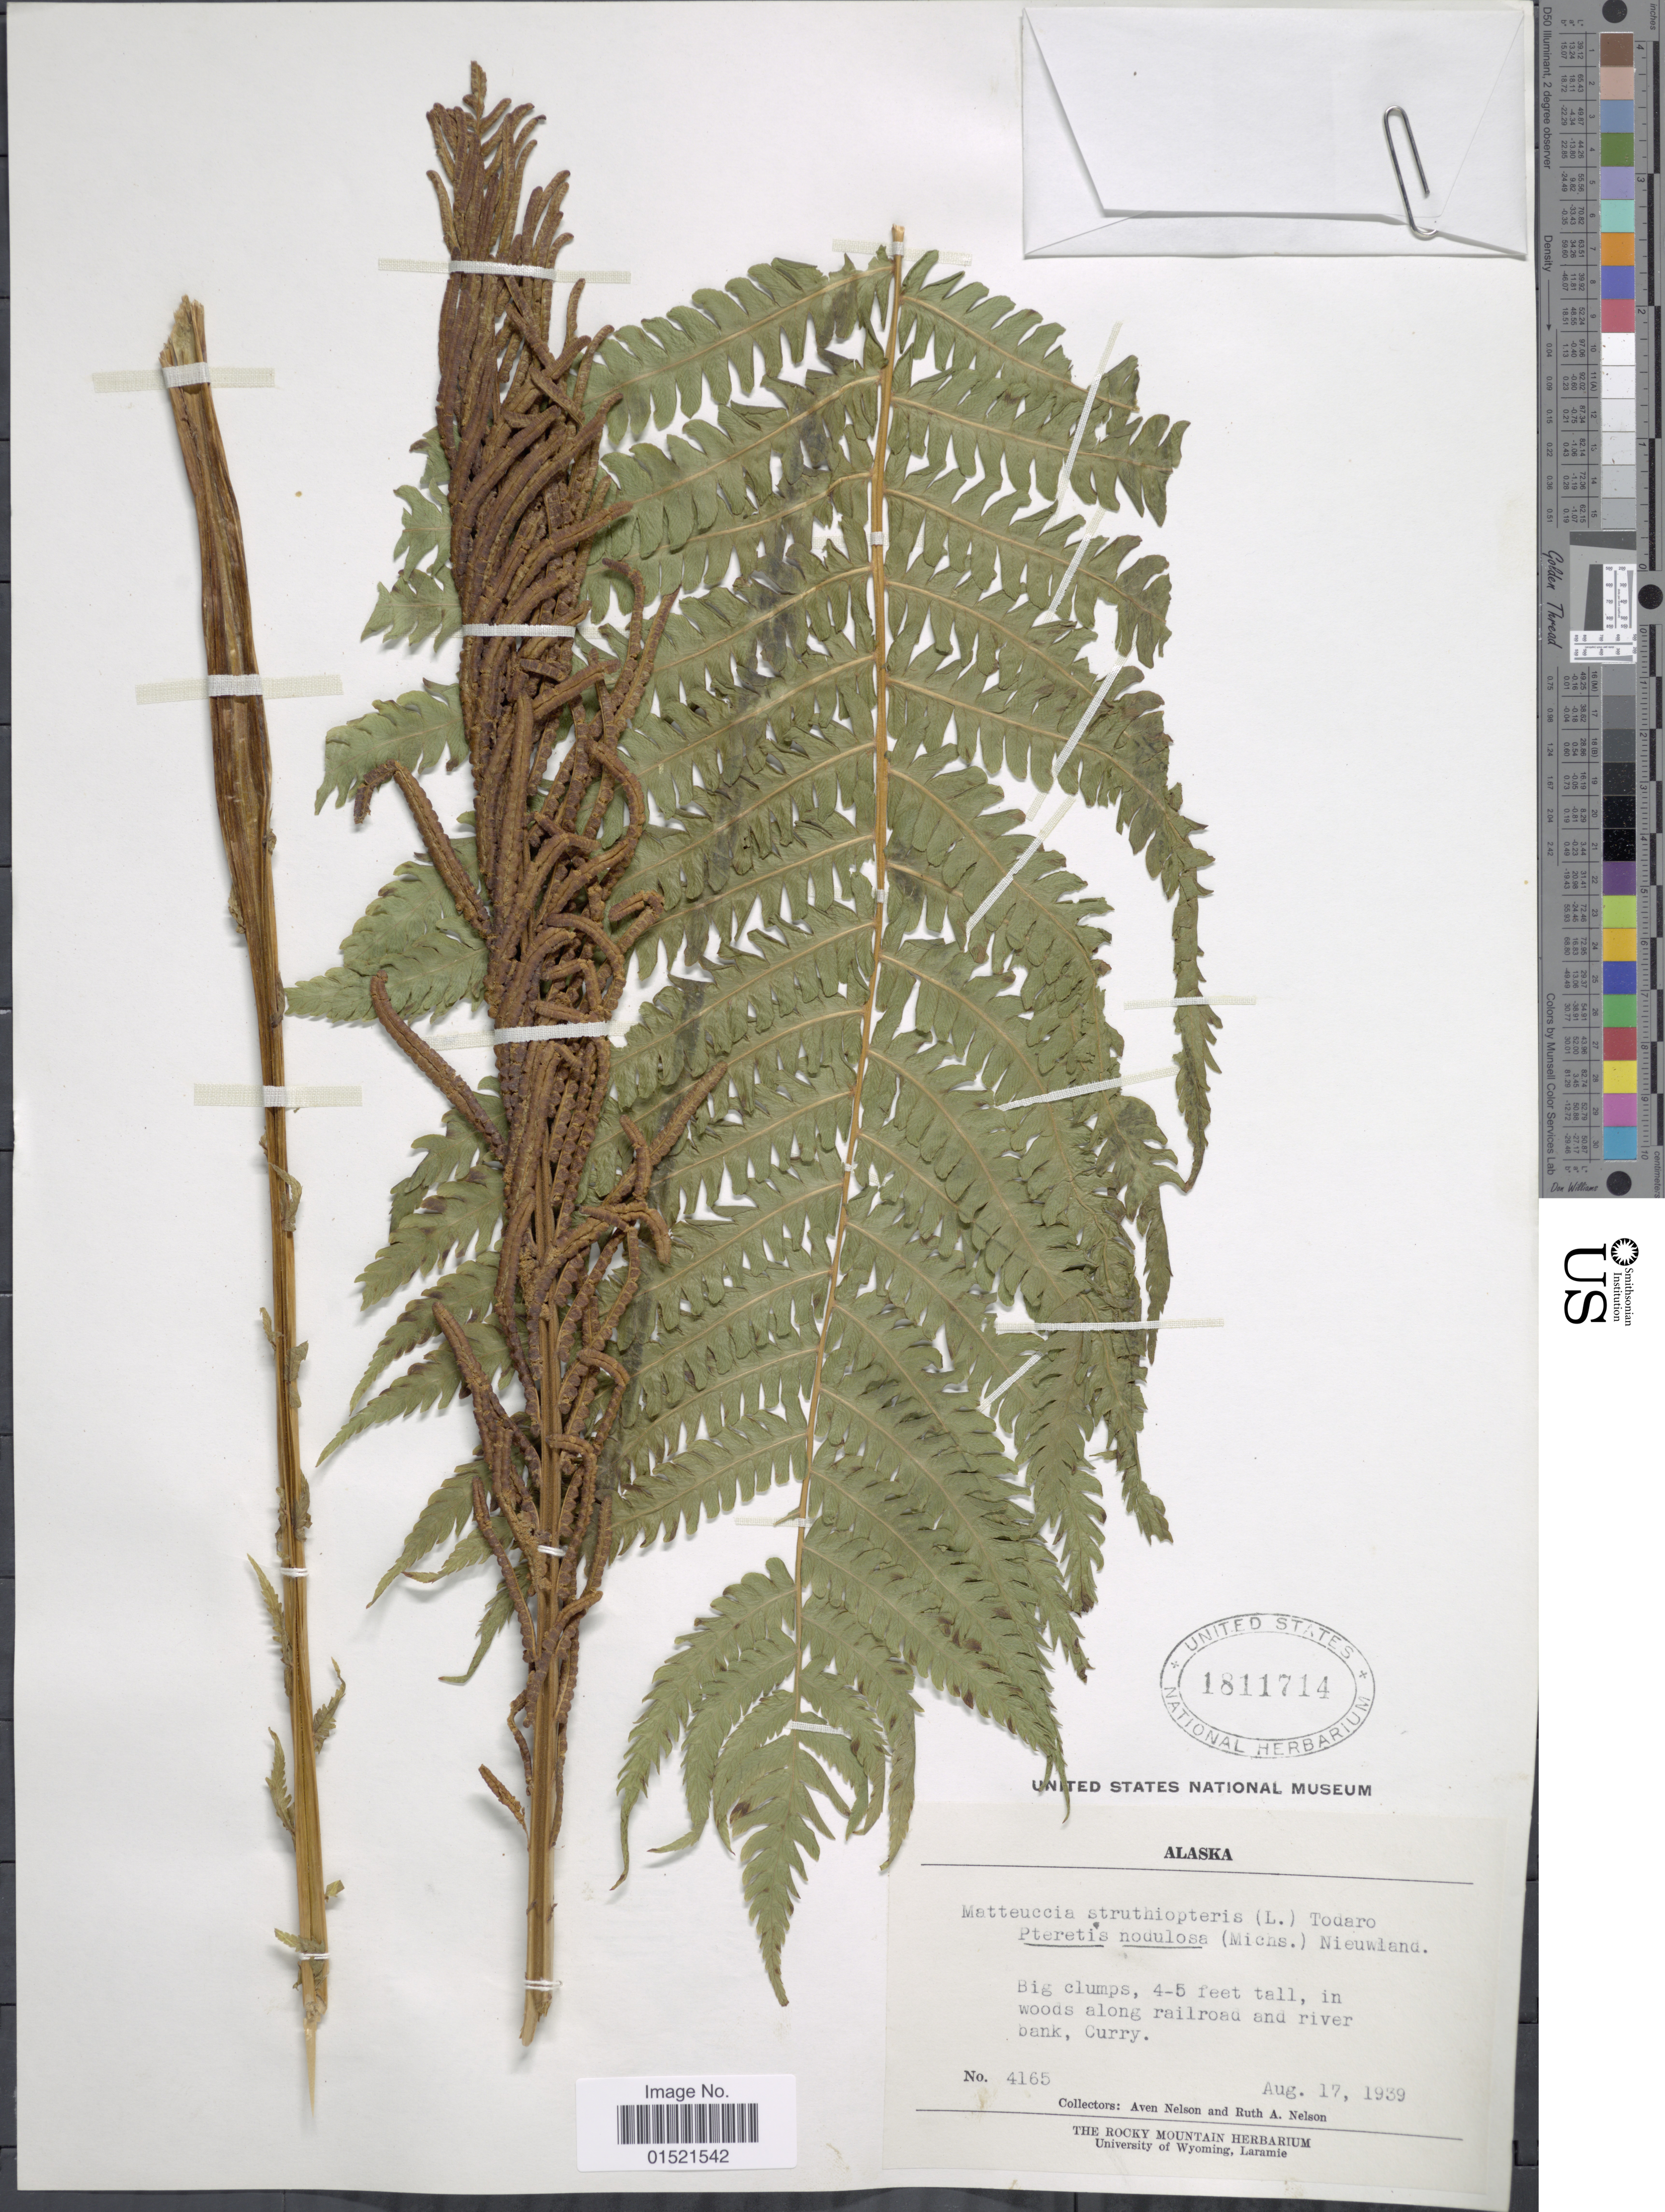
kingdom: Plantae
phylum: Tracheophyta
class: Polypodiopsida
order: Polypodiales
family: Onocleaceae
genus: Matteuccia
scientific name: Matteuccia struthiopteris var. pensylvanica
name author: (Willd.) C.V. Morton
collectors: A. Nelson & R. A. Nelson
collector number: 4165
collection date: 1939-08-17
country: United States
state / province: Alaska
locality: Big clumps, 4-5 feet tall, in woods along railroad and river bank, Curry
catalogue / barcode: US 1811714